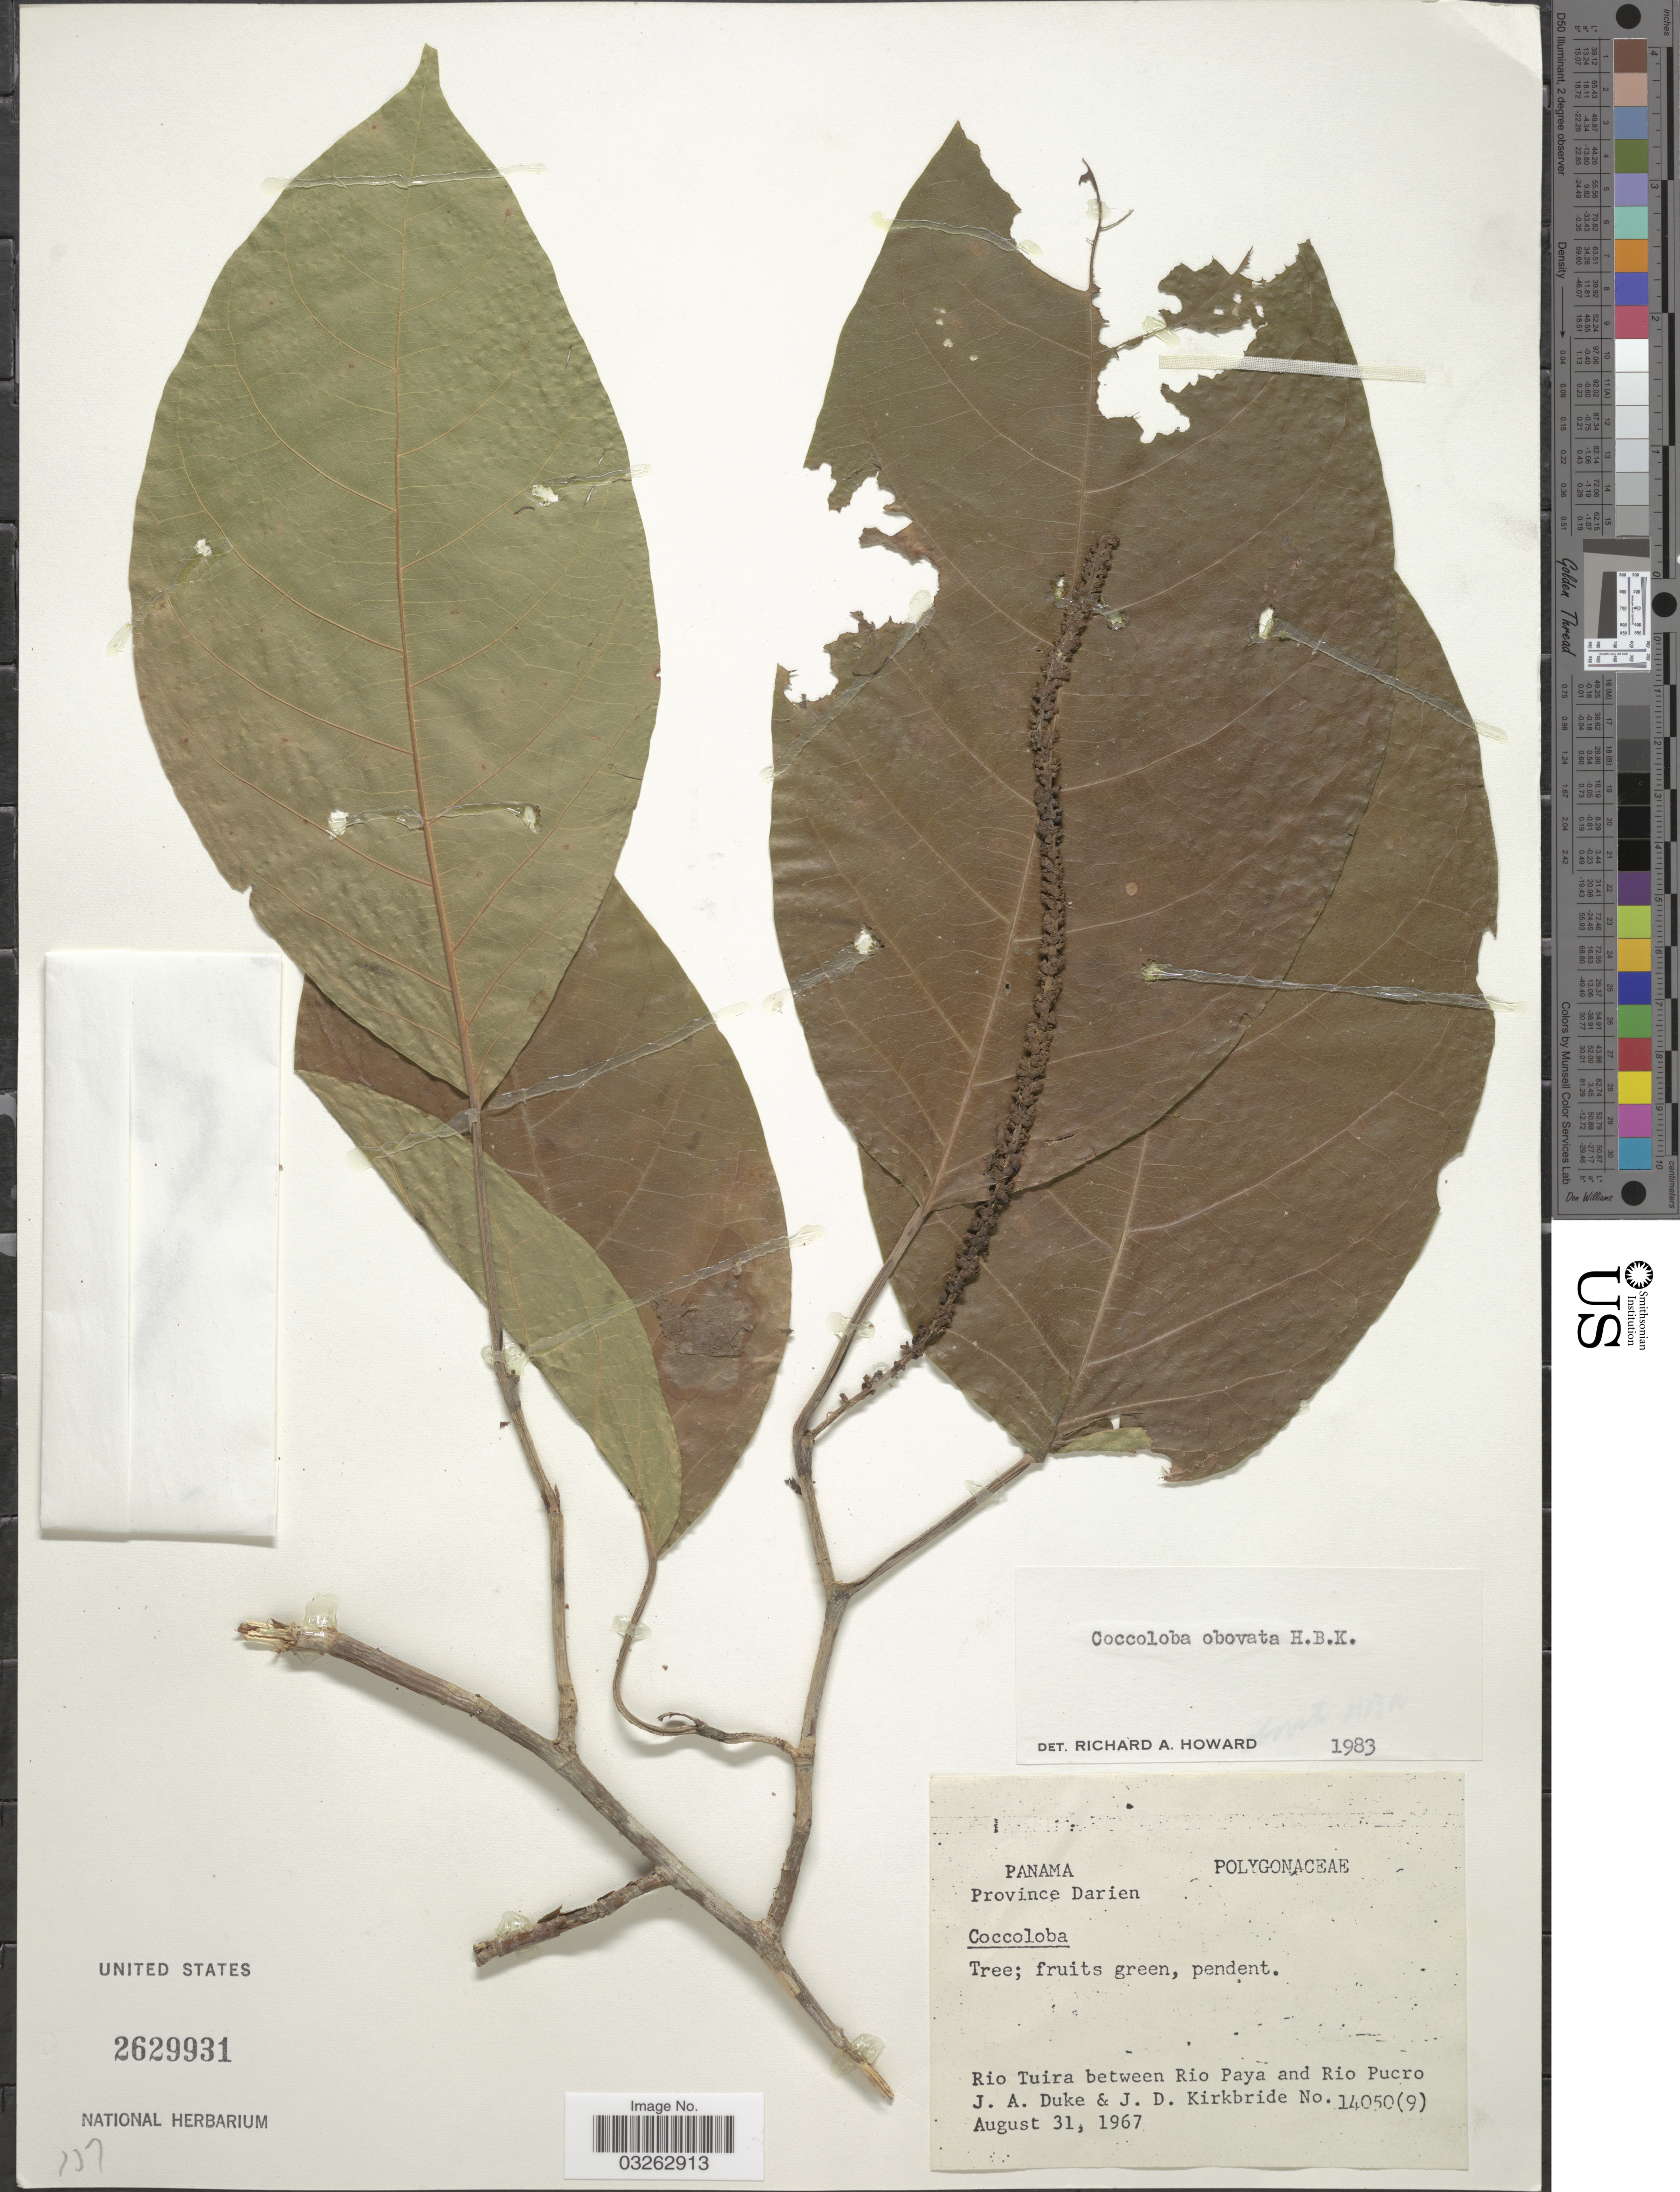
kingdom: Plantae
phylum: Tracheophyta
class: Magnoliopsida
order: Caryophyllales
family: Polygonaceae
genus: Coccoloba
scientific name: Coccoloba obovata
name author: Kunth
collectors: J. A. Duke & J. Kirkbride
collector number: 14050 (9)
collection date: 1967-08-31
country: Panama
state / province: Darién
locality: Rio Tuira between Rio Paya and Rio Pucro.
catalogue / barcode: US 2629931